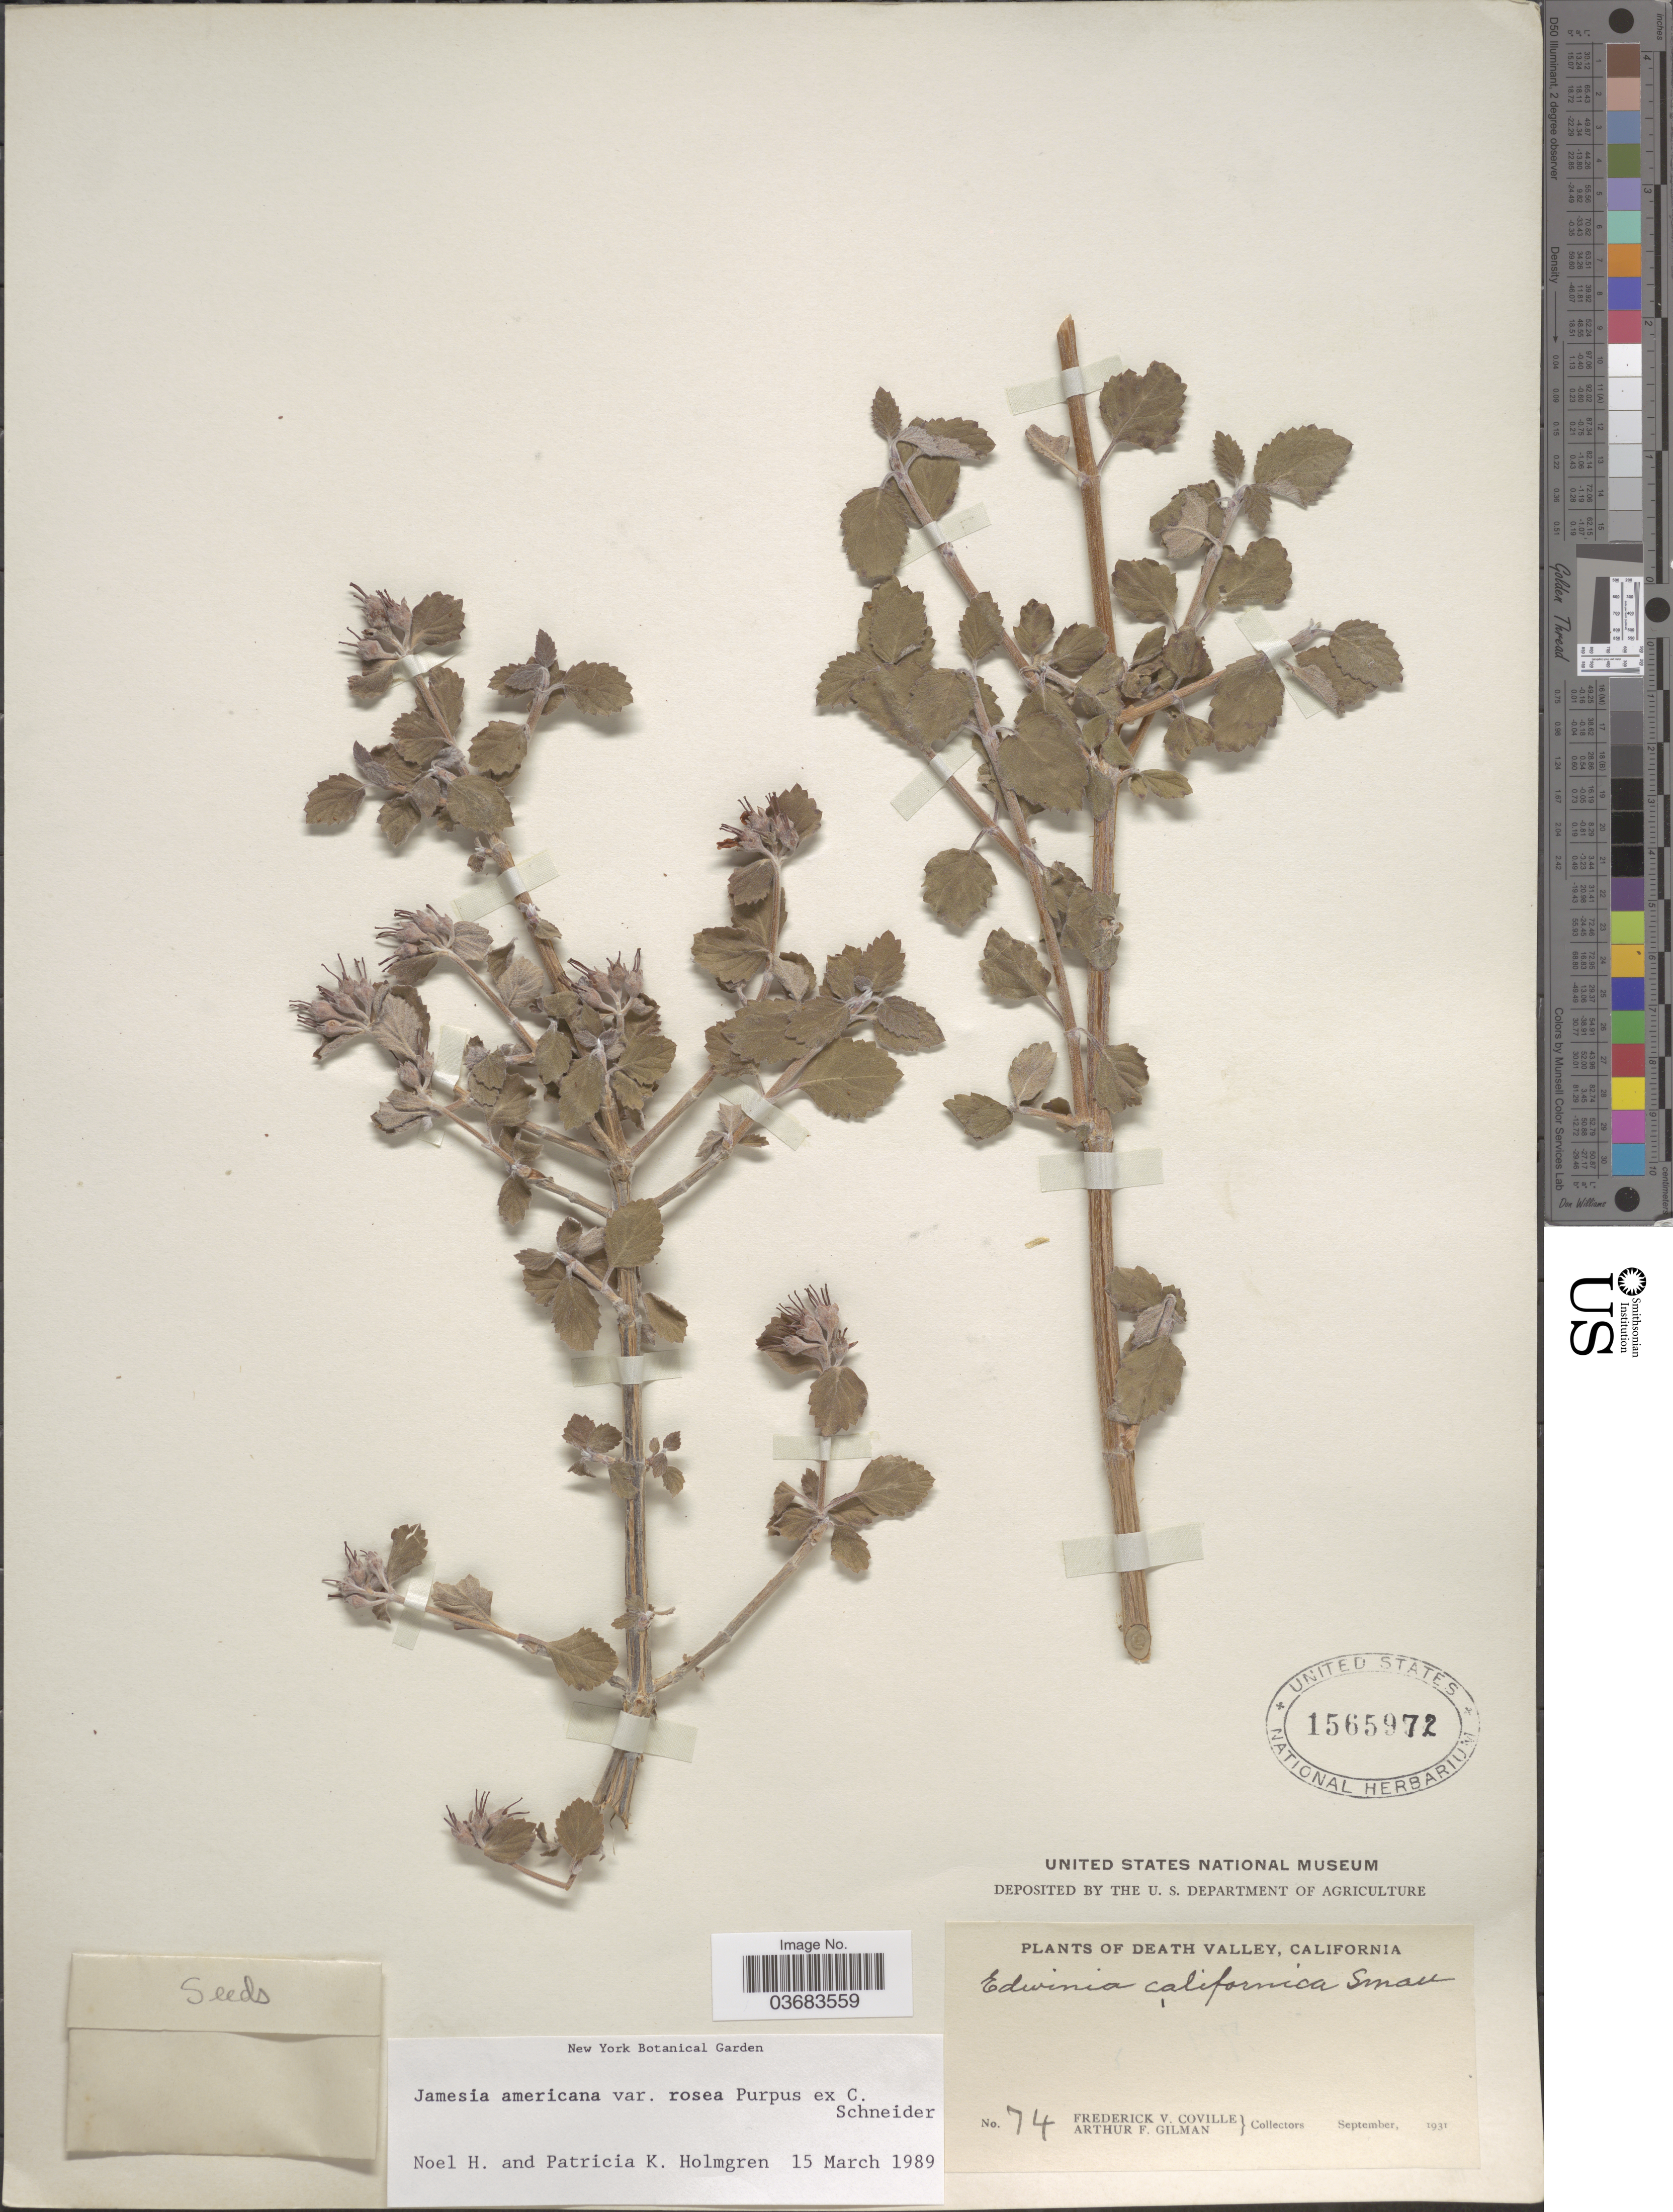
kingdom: Plantae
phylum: Tracheophyta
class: Magnoliopsida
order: Cornales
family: Hydrangeaceae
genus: Edwinia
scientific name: Edwinia americana var. americana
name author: (Torr. & A. Gray) A. Heller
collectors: F. V. Coville & A. Gilman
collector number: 74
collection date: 1931-09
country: United States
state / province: California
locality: Death Valley.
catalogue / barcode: US 1565972